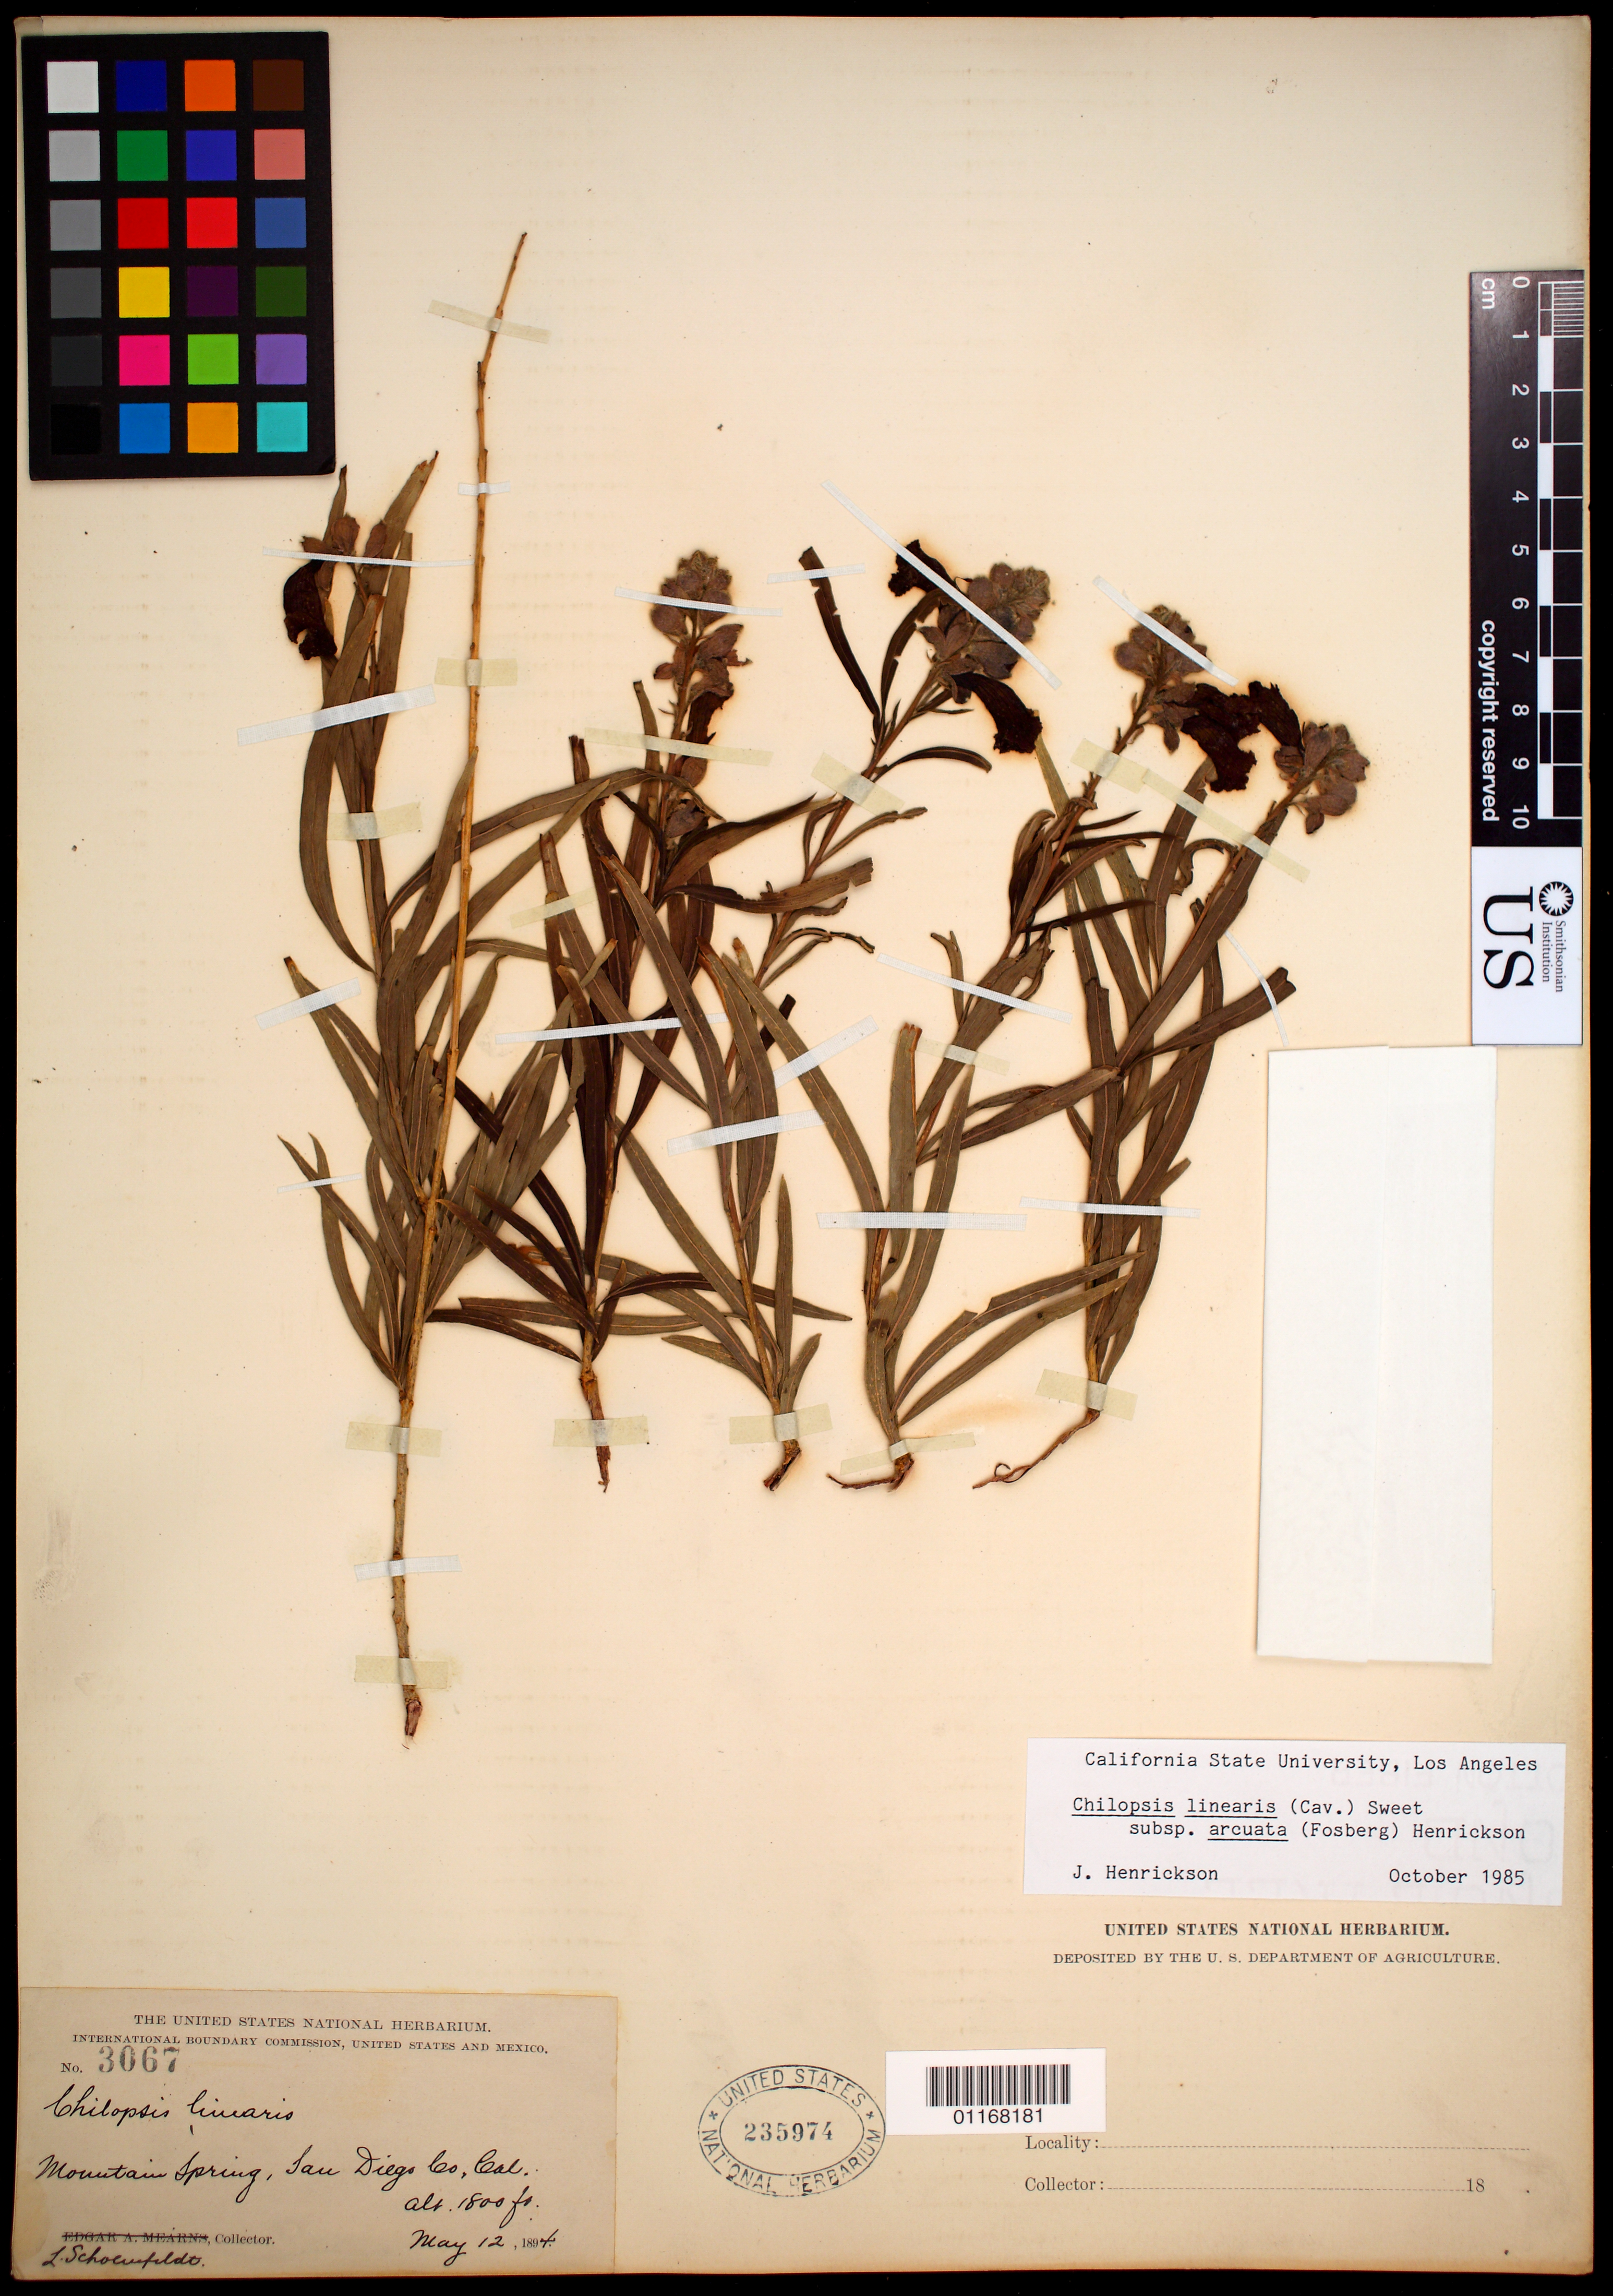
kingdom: Plantae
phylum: Tracheophyta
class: Magnoliopsida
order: Lamiales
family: Bignoniaceae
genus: Chilopsis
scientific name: Chilopsis linearis subsp. arcuata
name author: (Fosberg) Henrickson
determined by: Henrickson, James, (CSLA), California State University at Los Angeles (UNITED STATES)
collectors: L. Schounfeldt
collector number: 3067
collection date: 1894-05-12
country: United States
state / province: California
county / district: San Diego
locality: Mountain Spring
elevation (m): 549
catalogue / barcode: US 235974